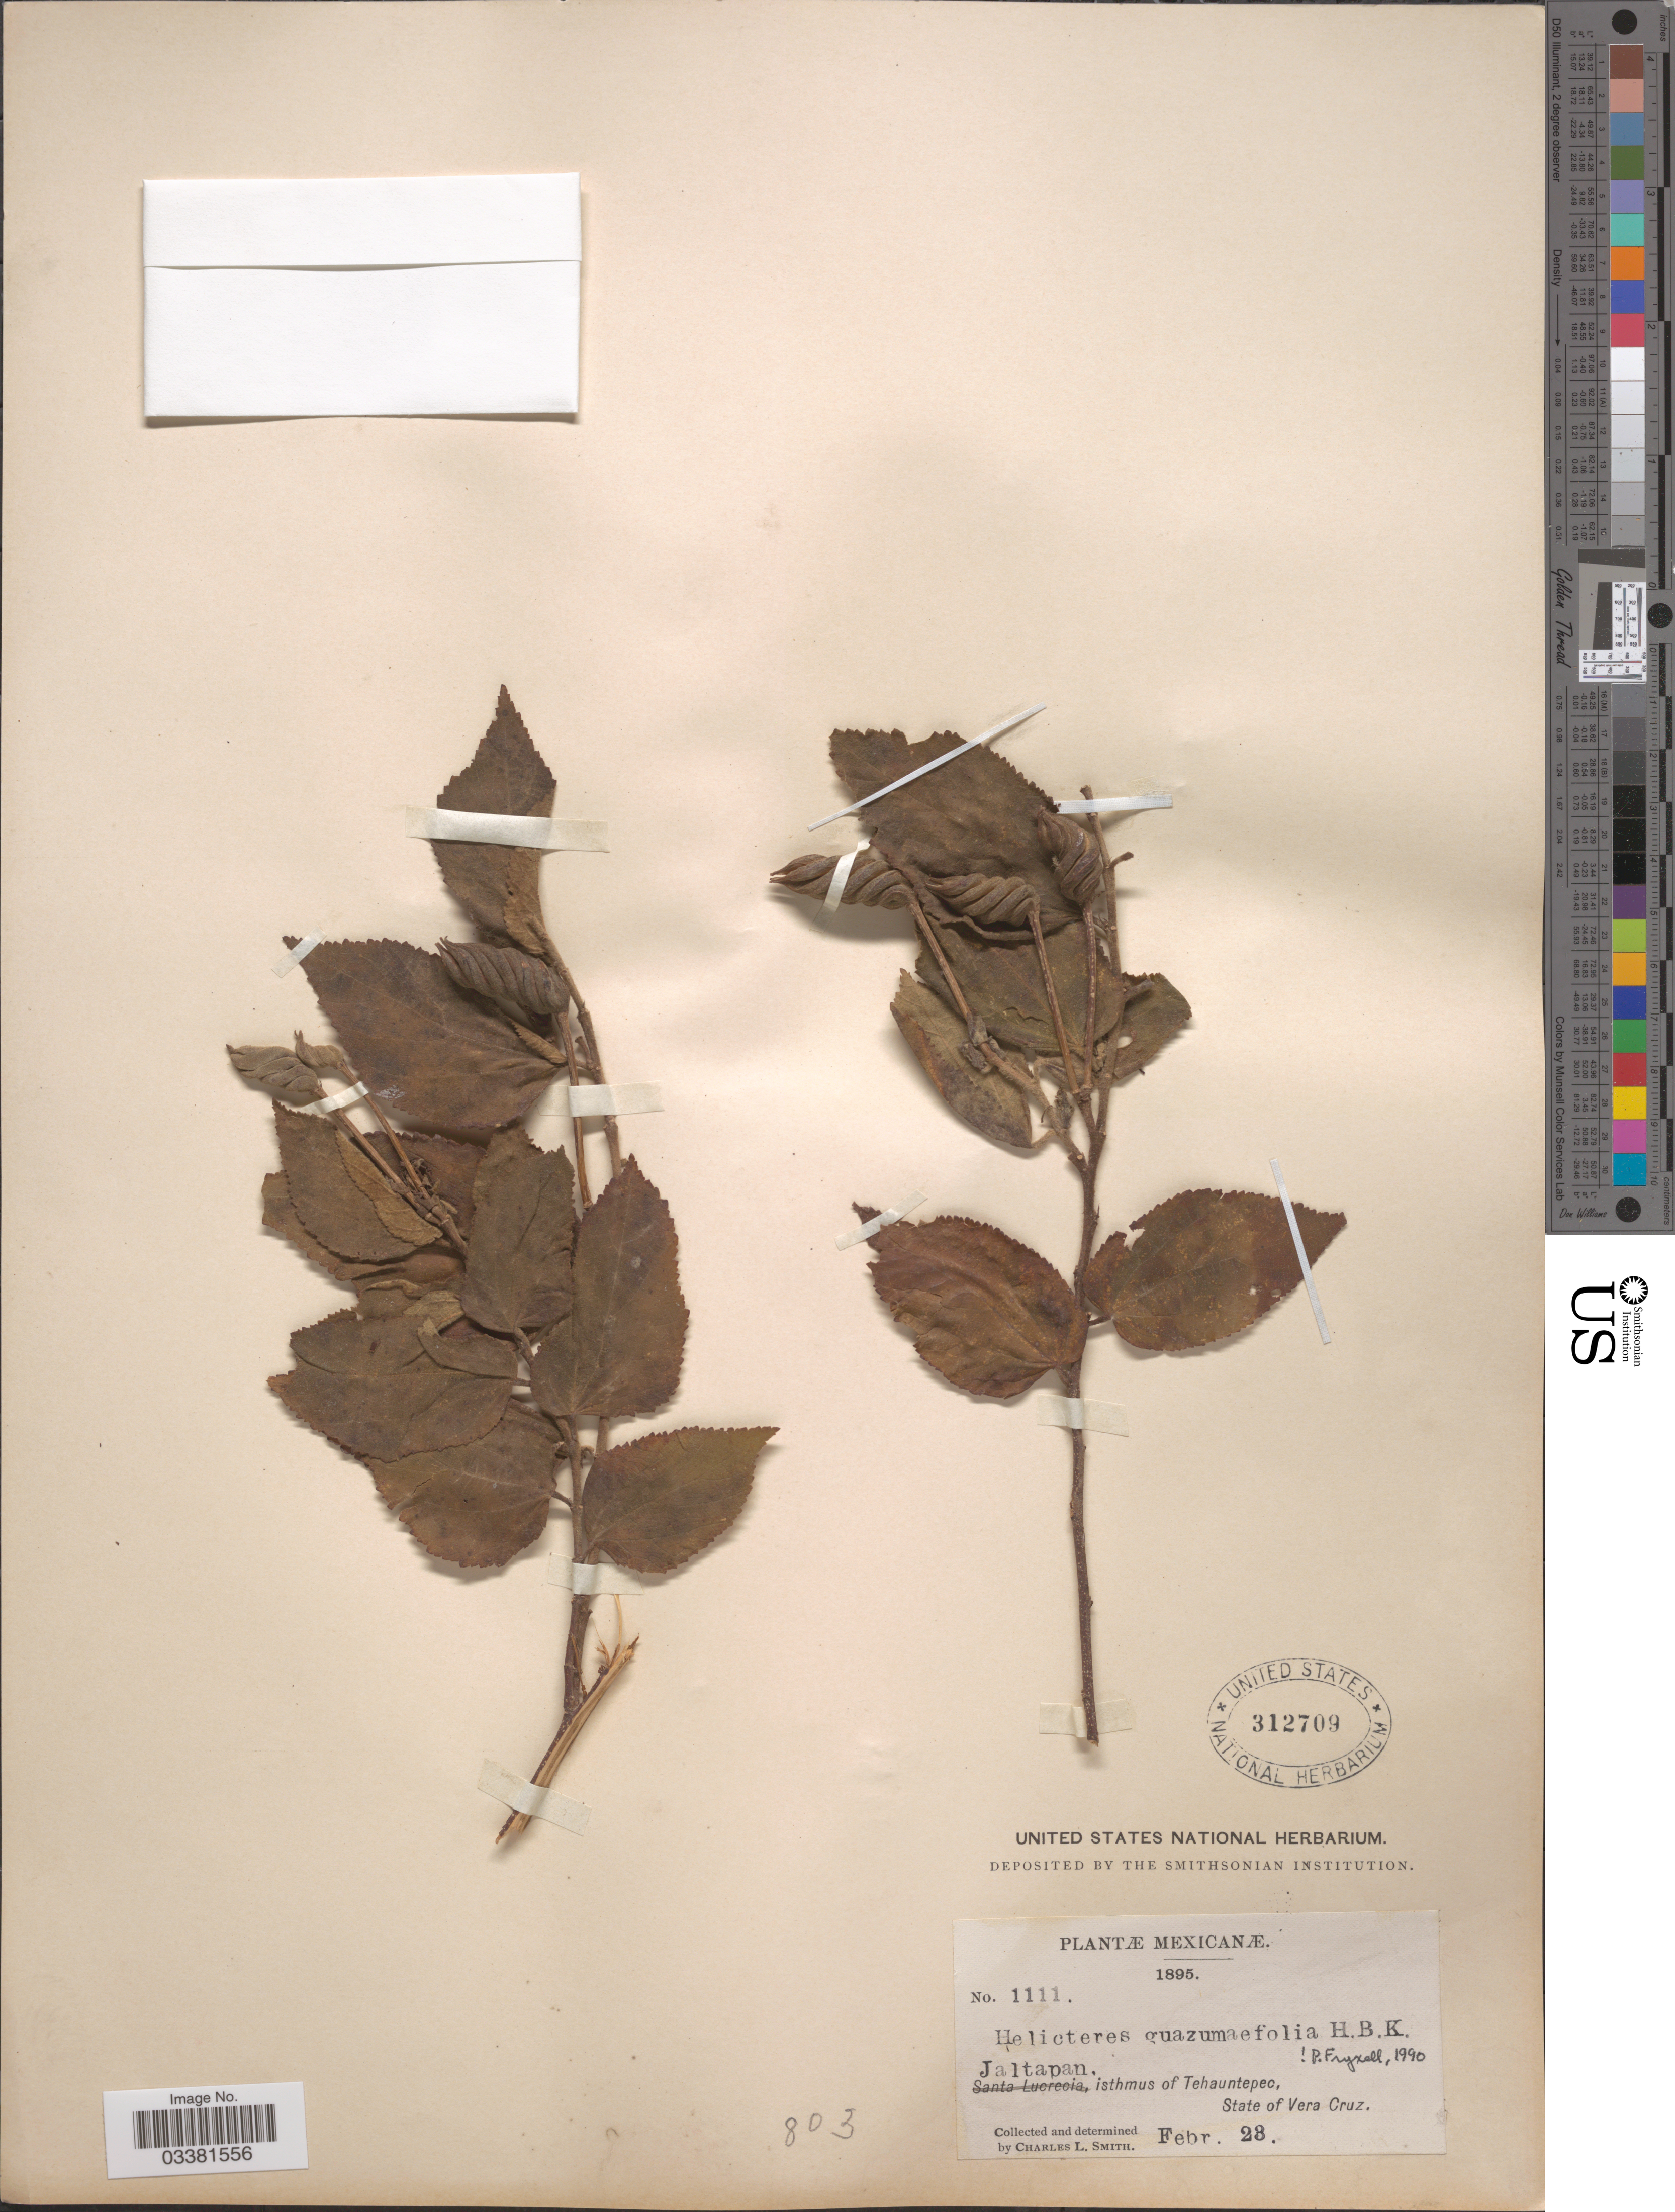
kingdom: Plantae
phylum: Tracheophyta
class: Magnoliopsida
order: Malvales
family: Malvaceae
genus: Helicteres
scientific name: Helicteres guazumifolia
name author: Kunth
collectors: C. L. Smith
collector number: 1111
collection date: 1895-02-23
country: Mexico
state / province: Veracruz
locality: Jaltapan, isthmus of Tehuantepec, State of Vera Cruz.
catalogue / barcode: US 312709